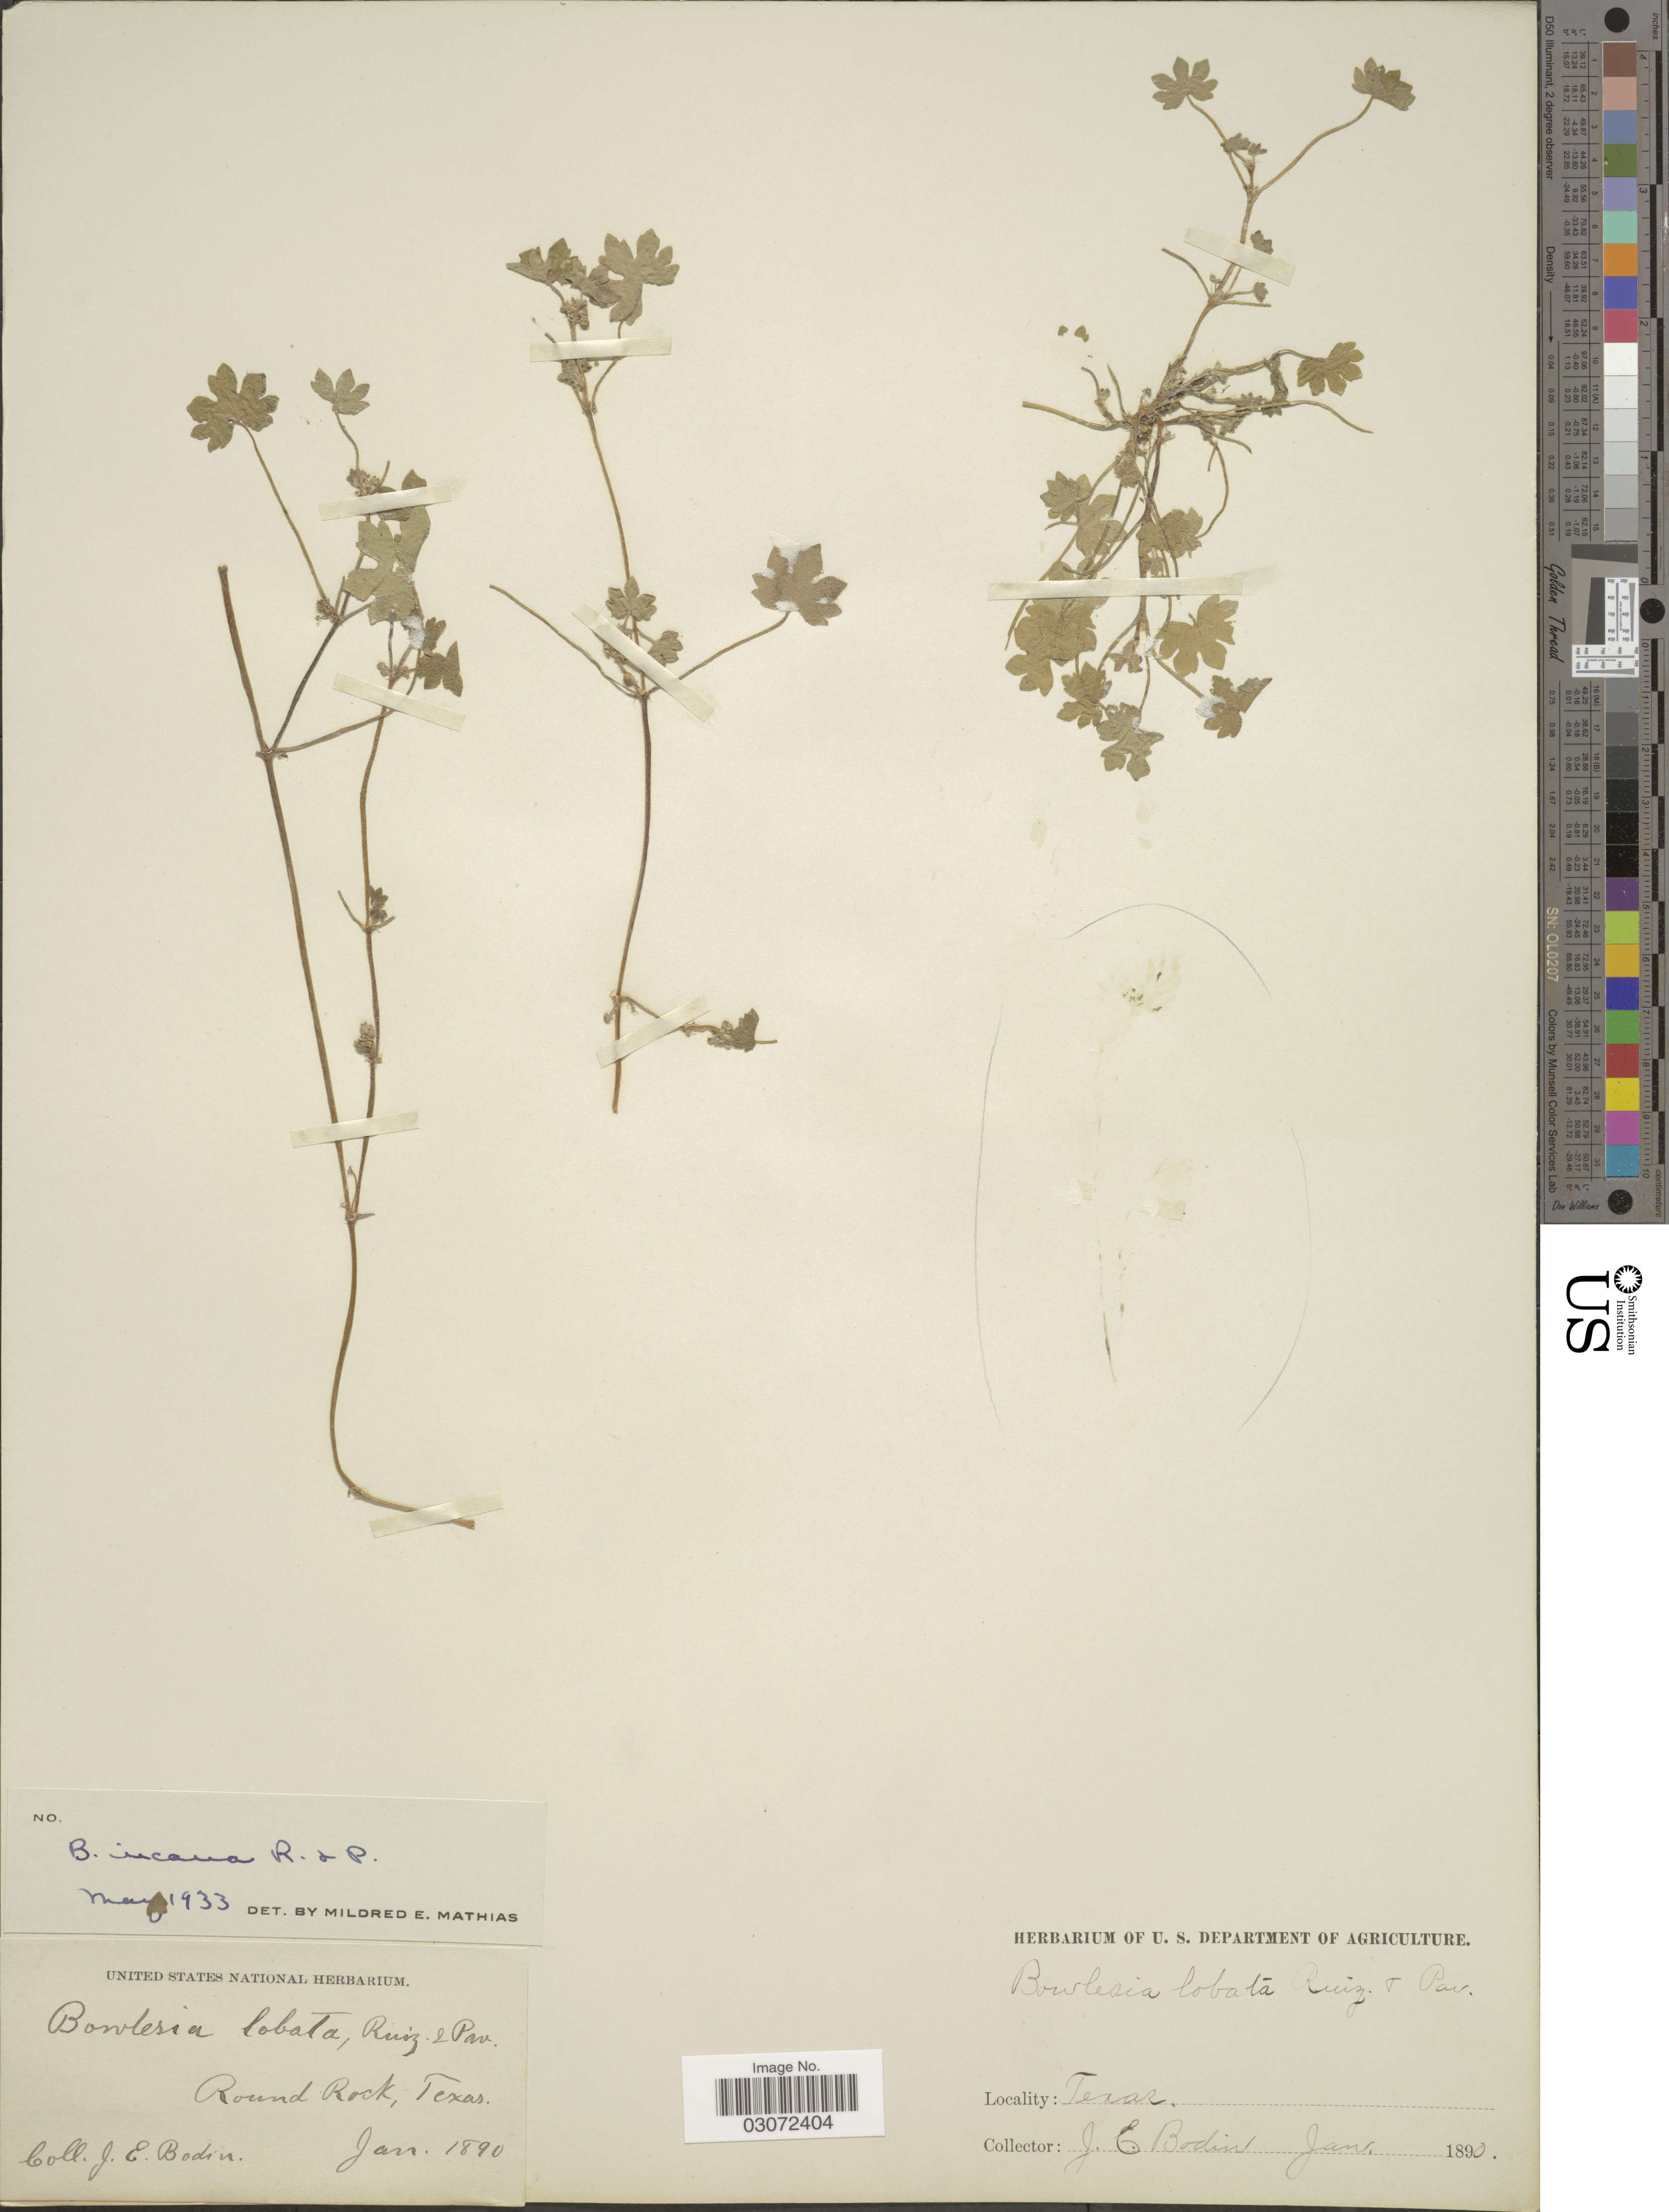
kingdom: Plantae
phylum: Tracheophyta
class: Magnoliopsida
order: Apiales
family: Apiaceae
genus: Bowlesia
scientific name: Bowlesia incana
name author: Ruiz & Pav.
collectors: J. E. Bodin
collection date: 1890-01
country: United States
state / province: Texas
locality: Round Rock.